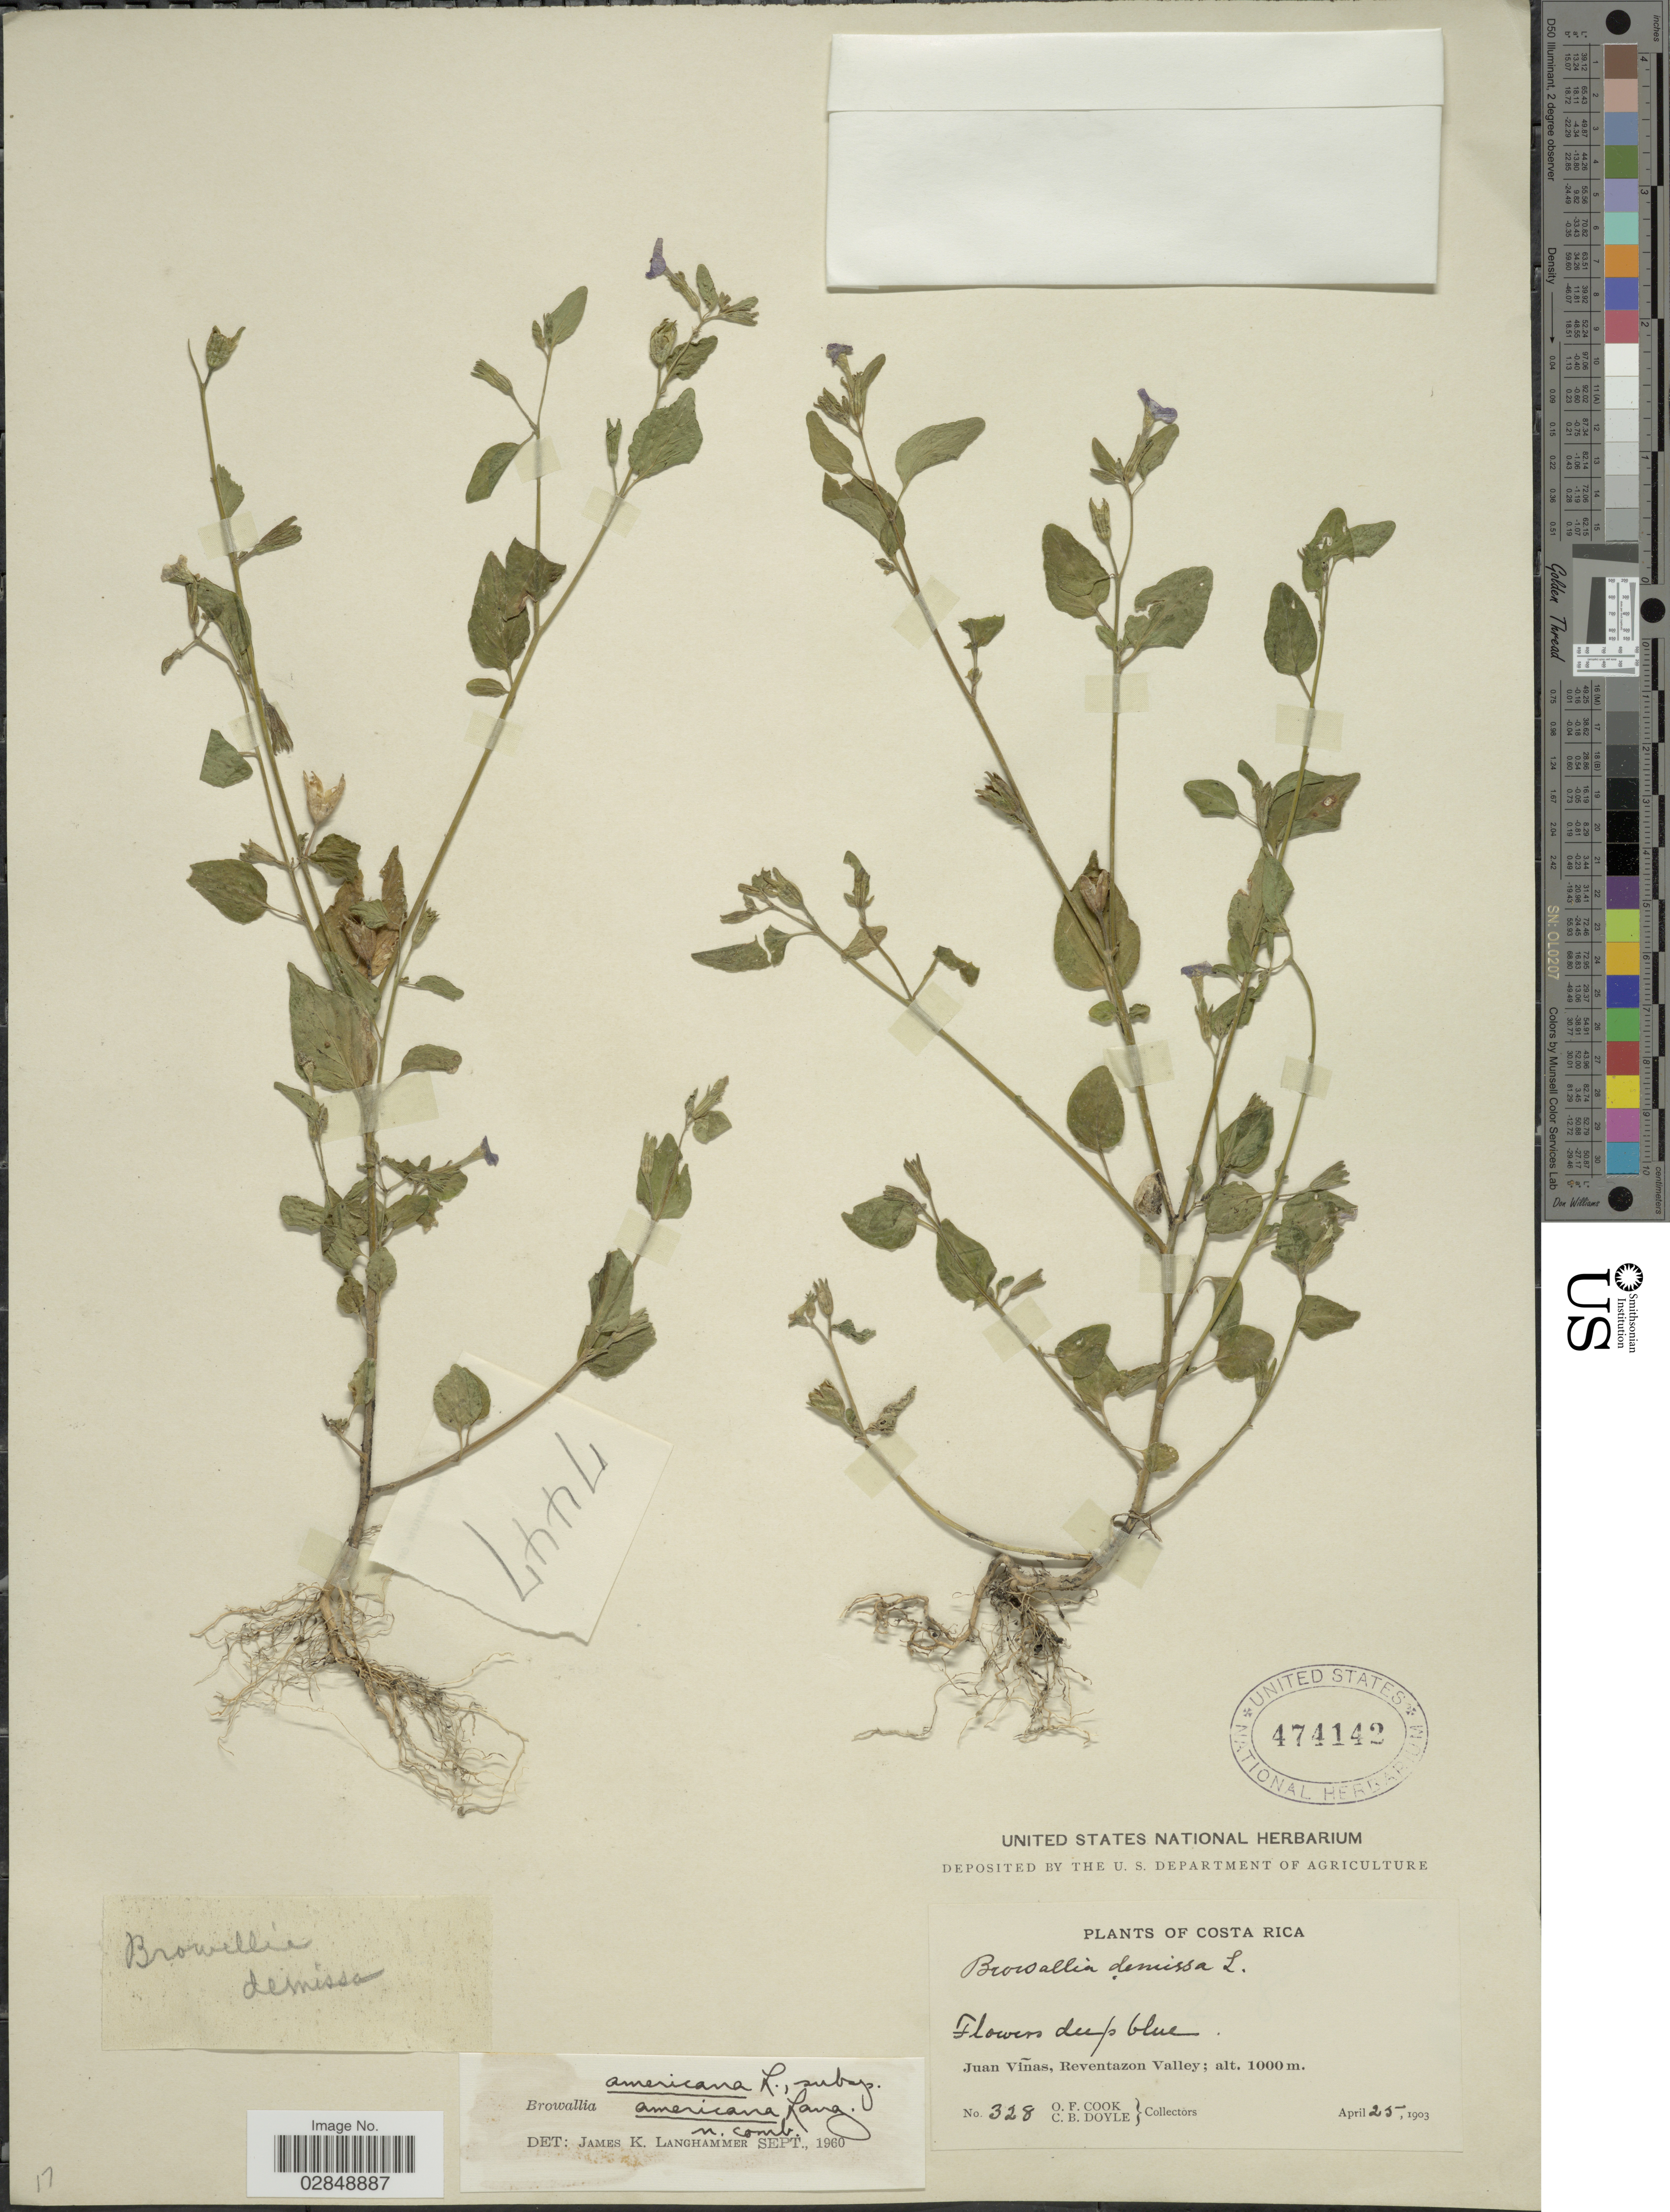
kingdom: Plantae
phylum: Tracheophyta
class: Magnoliopsida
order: Solanales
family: Solanaceae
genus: Browallia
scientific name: Browallia americana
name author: L.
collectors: O. F. Cook & C. Doyle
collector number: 328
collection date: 1903-04-25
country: Costa Rica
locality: Juan Viñas, Reventazon Valley.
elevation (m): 1000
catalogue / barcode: US 474142